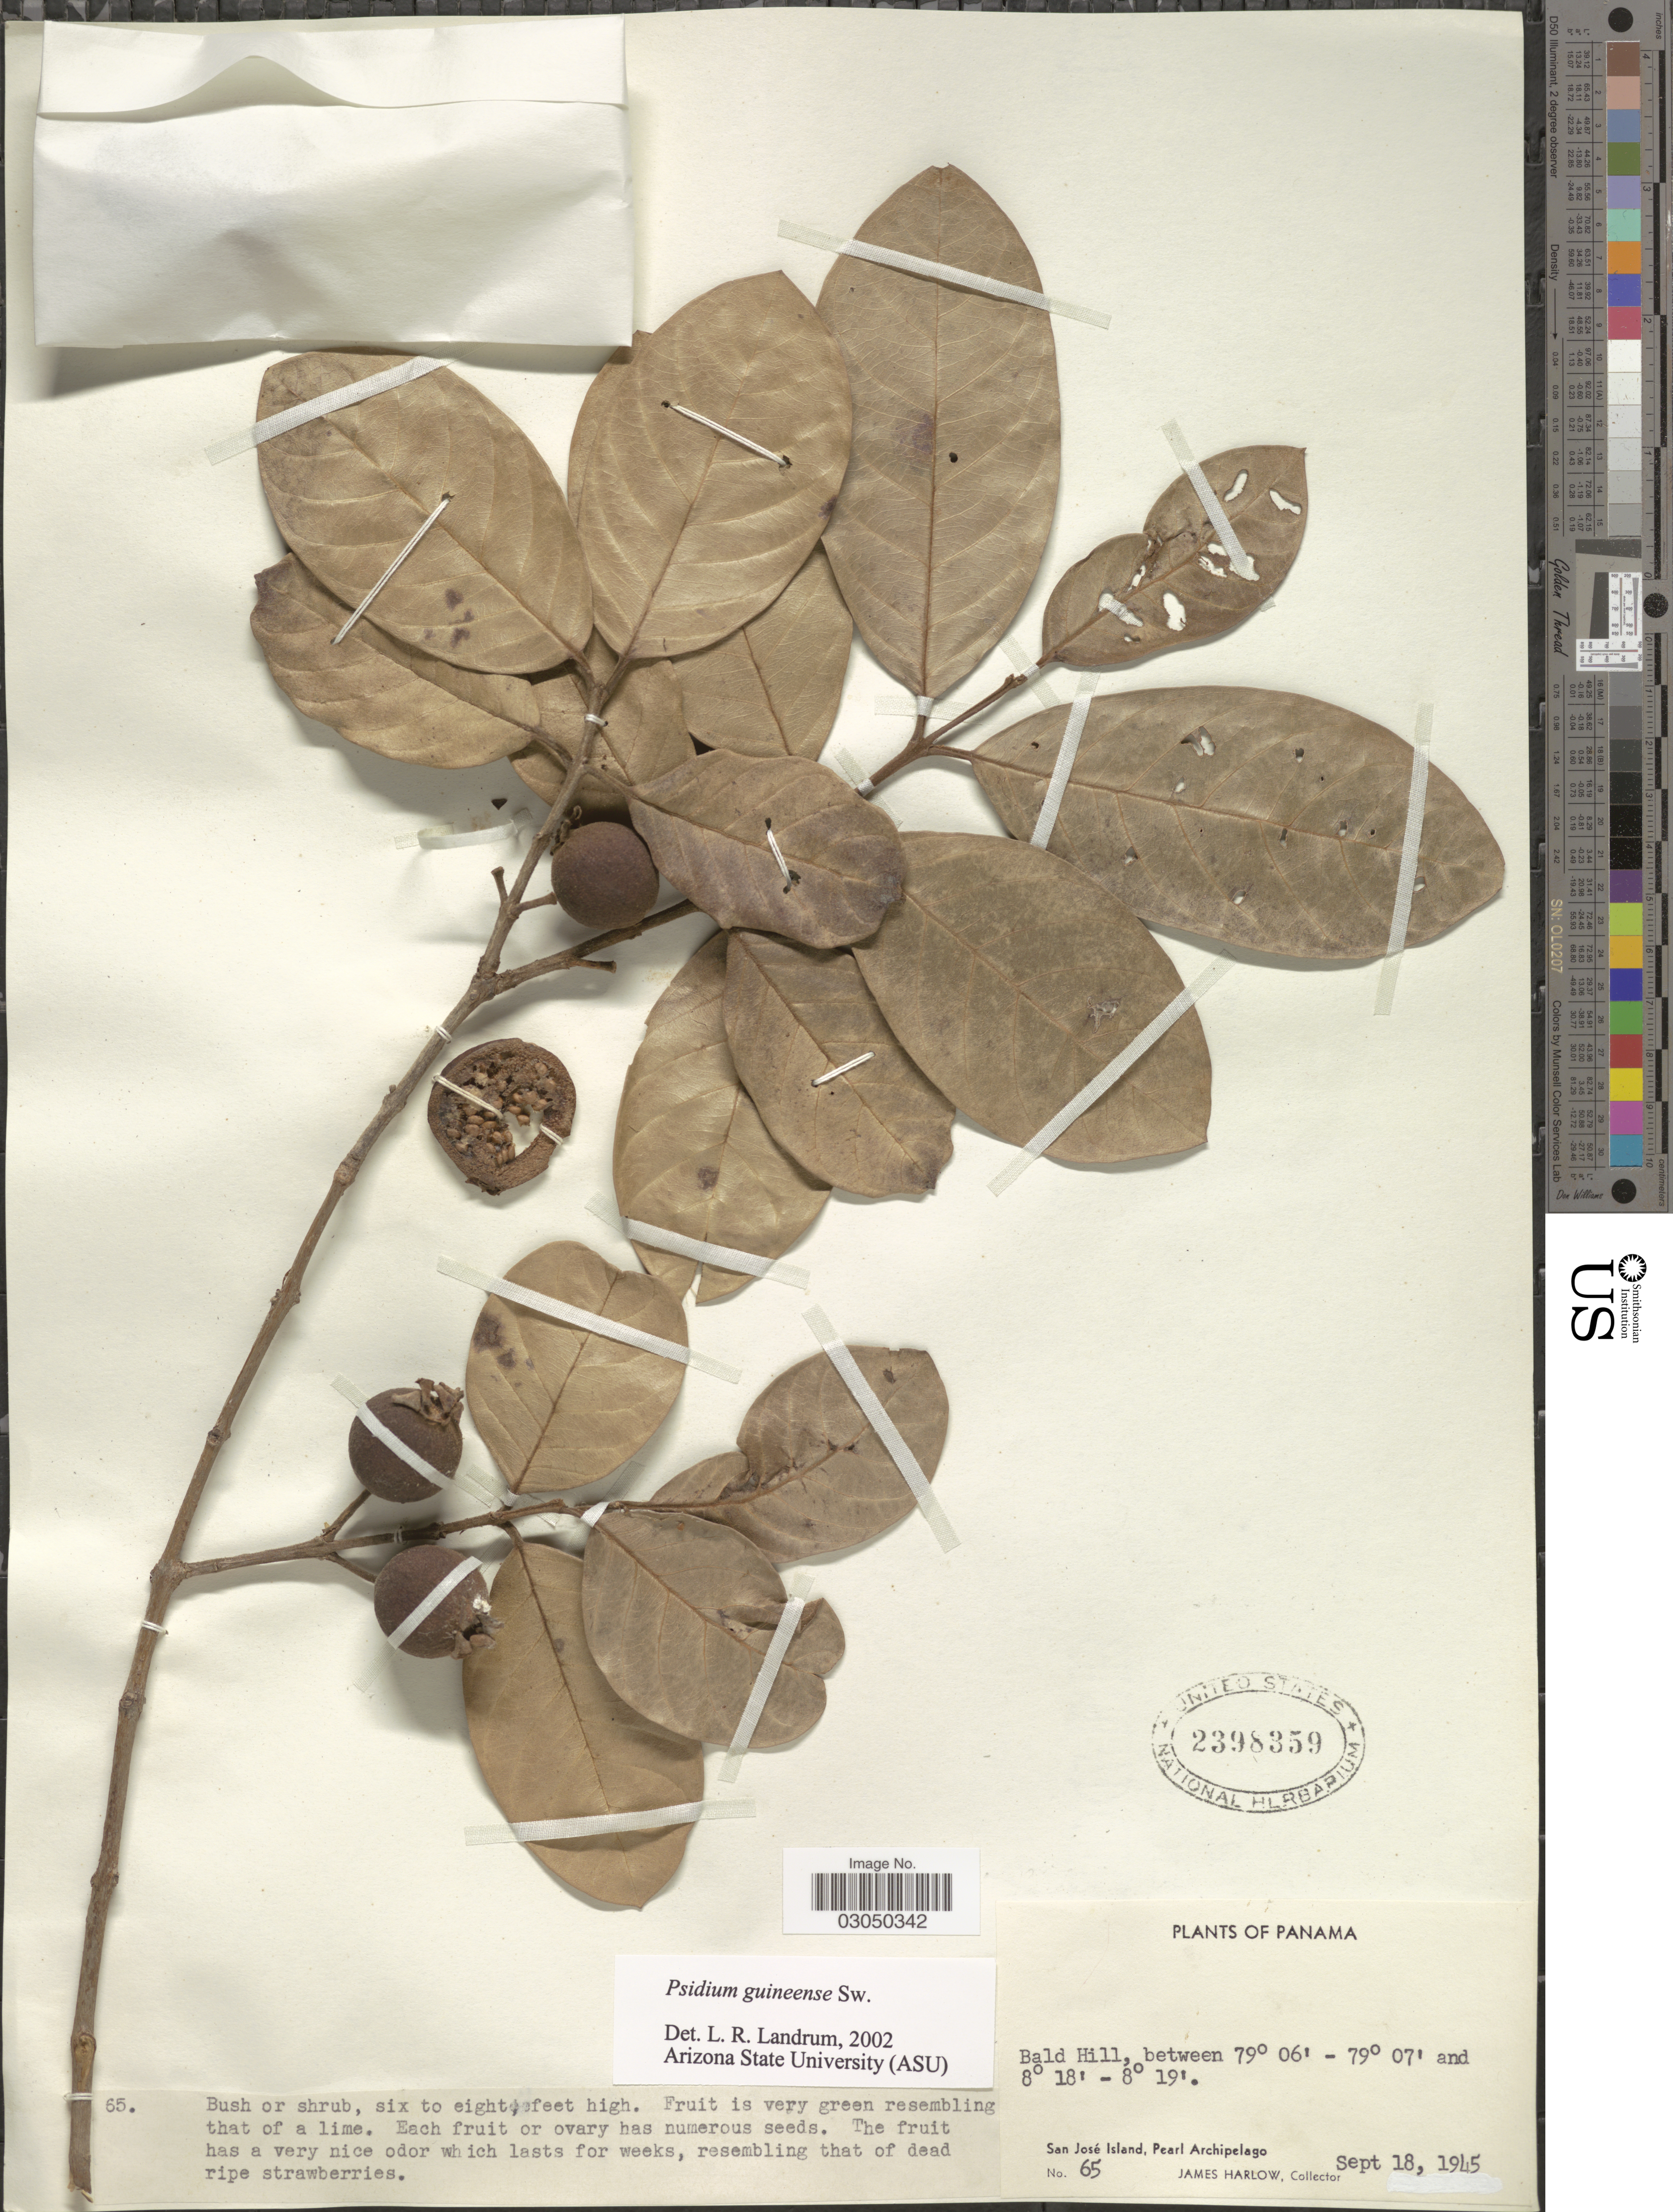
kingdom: Plantae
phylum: Tracheophyta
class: Magnoliopsida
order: Myrtales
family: Myrtaceae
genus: Psidium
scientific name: Psidium guineense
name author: Sw.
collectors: J. Harlow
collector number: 65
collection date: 1945-09-18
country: Panama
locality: Bald Hill. San José Island, Pearl Archipelago.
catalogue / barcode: US 2398359